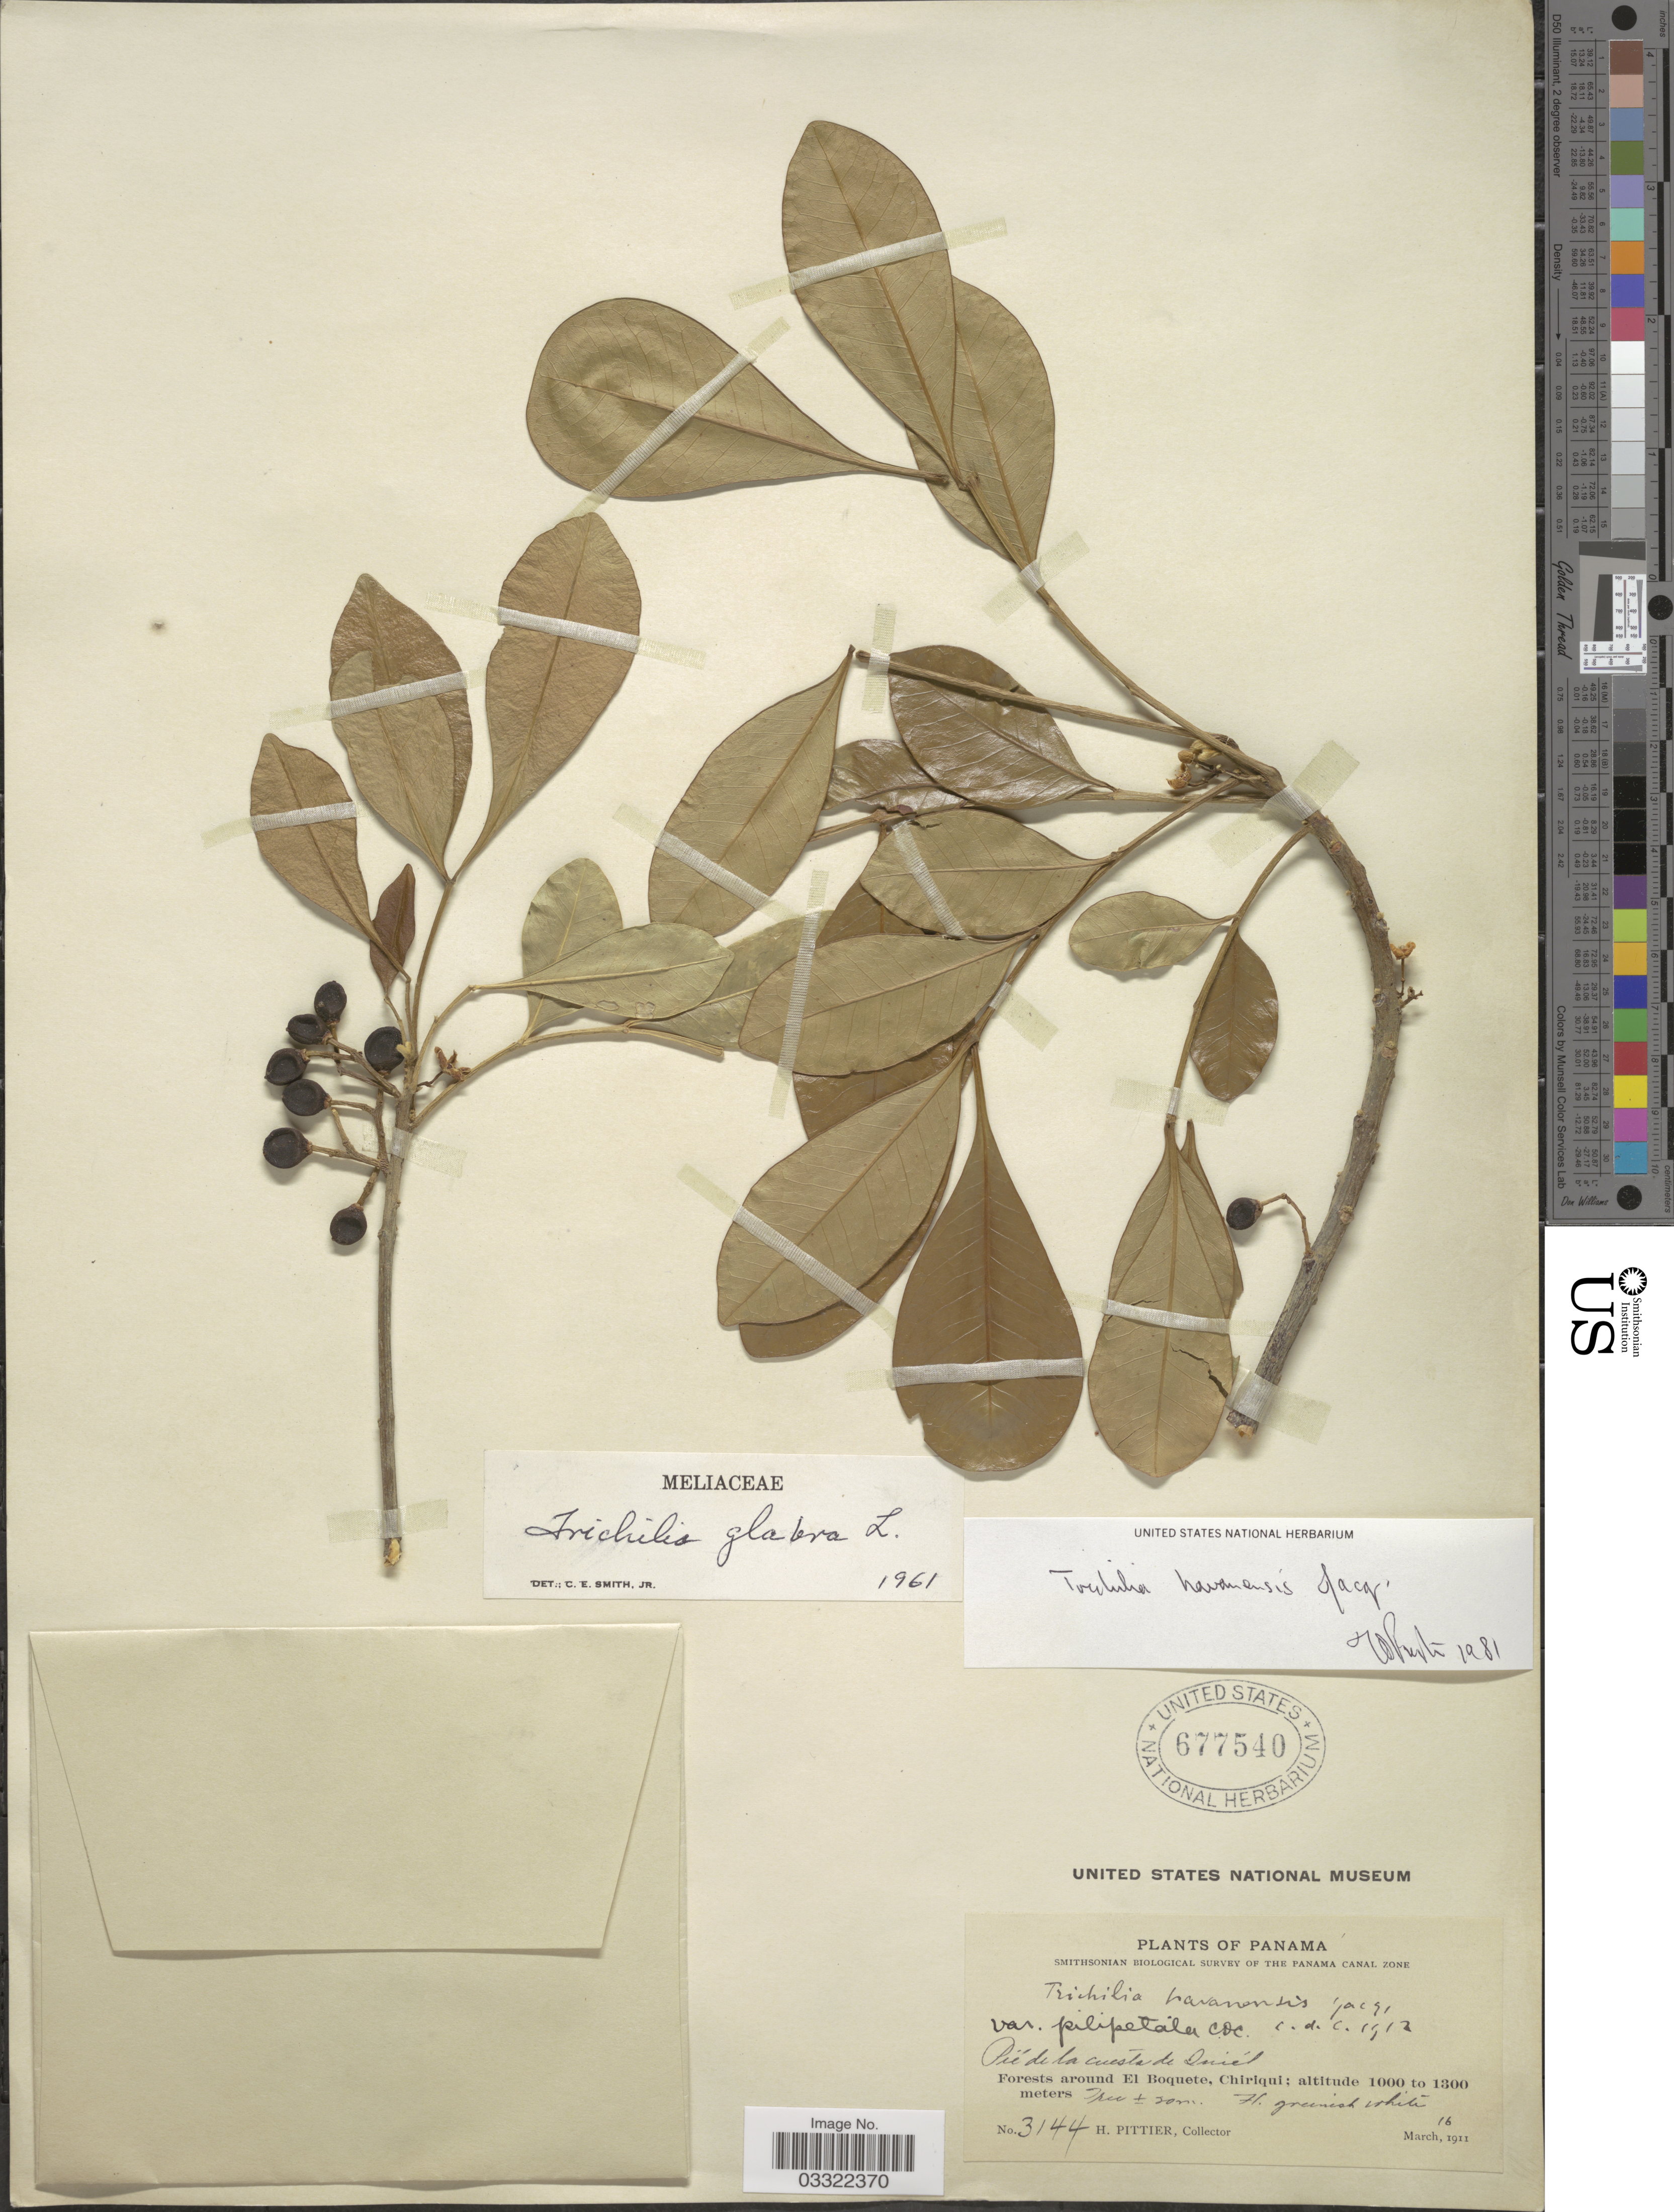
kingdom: Plantae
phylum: Tracheophyta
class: Magnoliopsida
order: Sapindales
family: Meliaceae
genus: Trichilia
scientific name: Trichilia havanensis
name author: Jacq.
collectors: H. F. Pittier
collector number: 3144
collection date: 1911-03-16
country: Panama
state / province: Chiriqui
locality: Pié de la cuesta de Quiél. Forests around El Boquete.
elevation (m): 1000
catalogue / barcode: US 677540